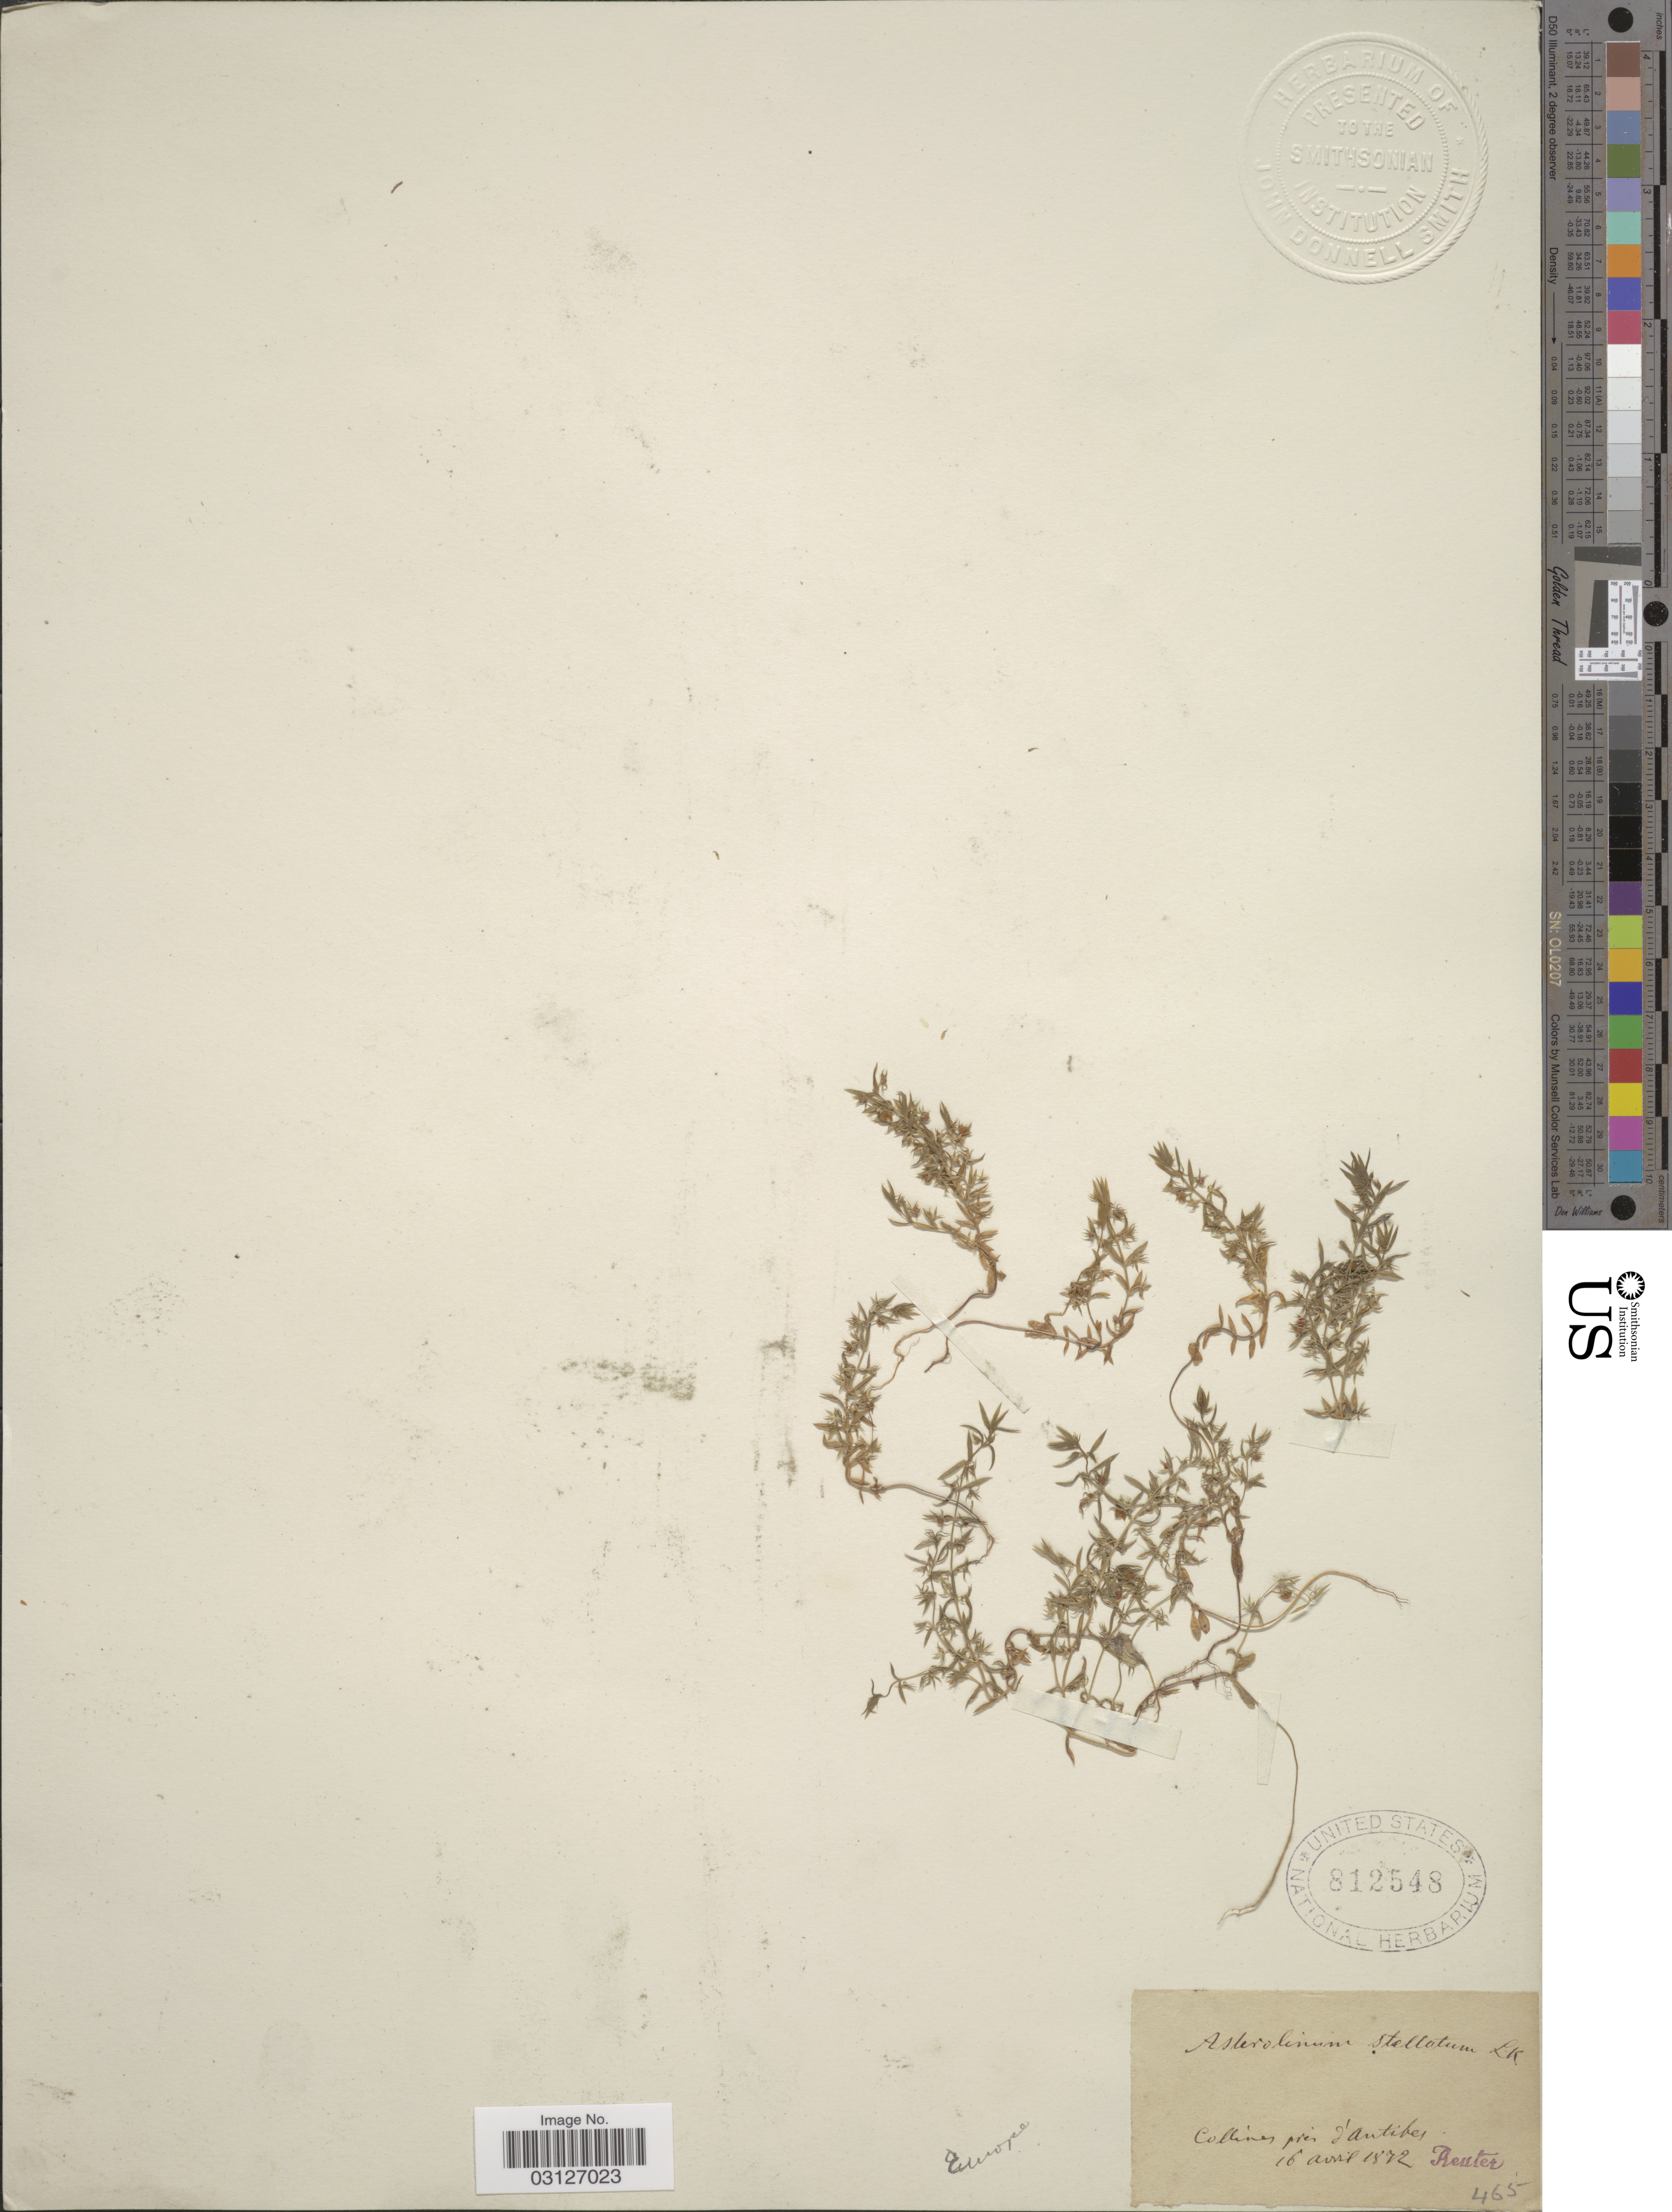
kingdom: Plantae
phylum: Tracheophyta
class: Magnoliopsida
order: Ericales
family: Primulaceae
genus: Asterolinon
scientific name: Asterolinon stellatum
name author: Hoffmanns. & Link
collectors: -. Reuter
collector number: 465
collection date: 1872-04-16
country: France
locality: Europe, Collines près d'Antibes.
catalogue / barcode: US 812548